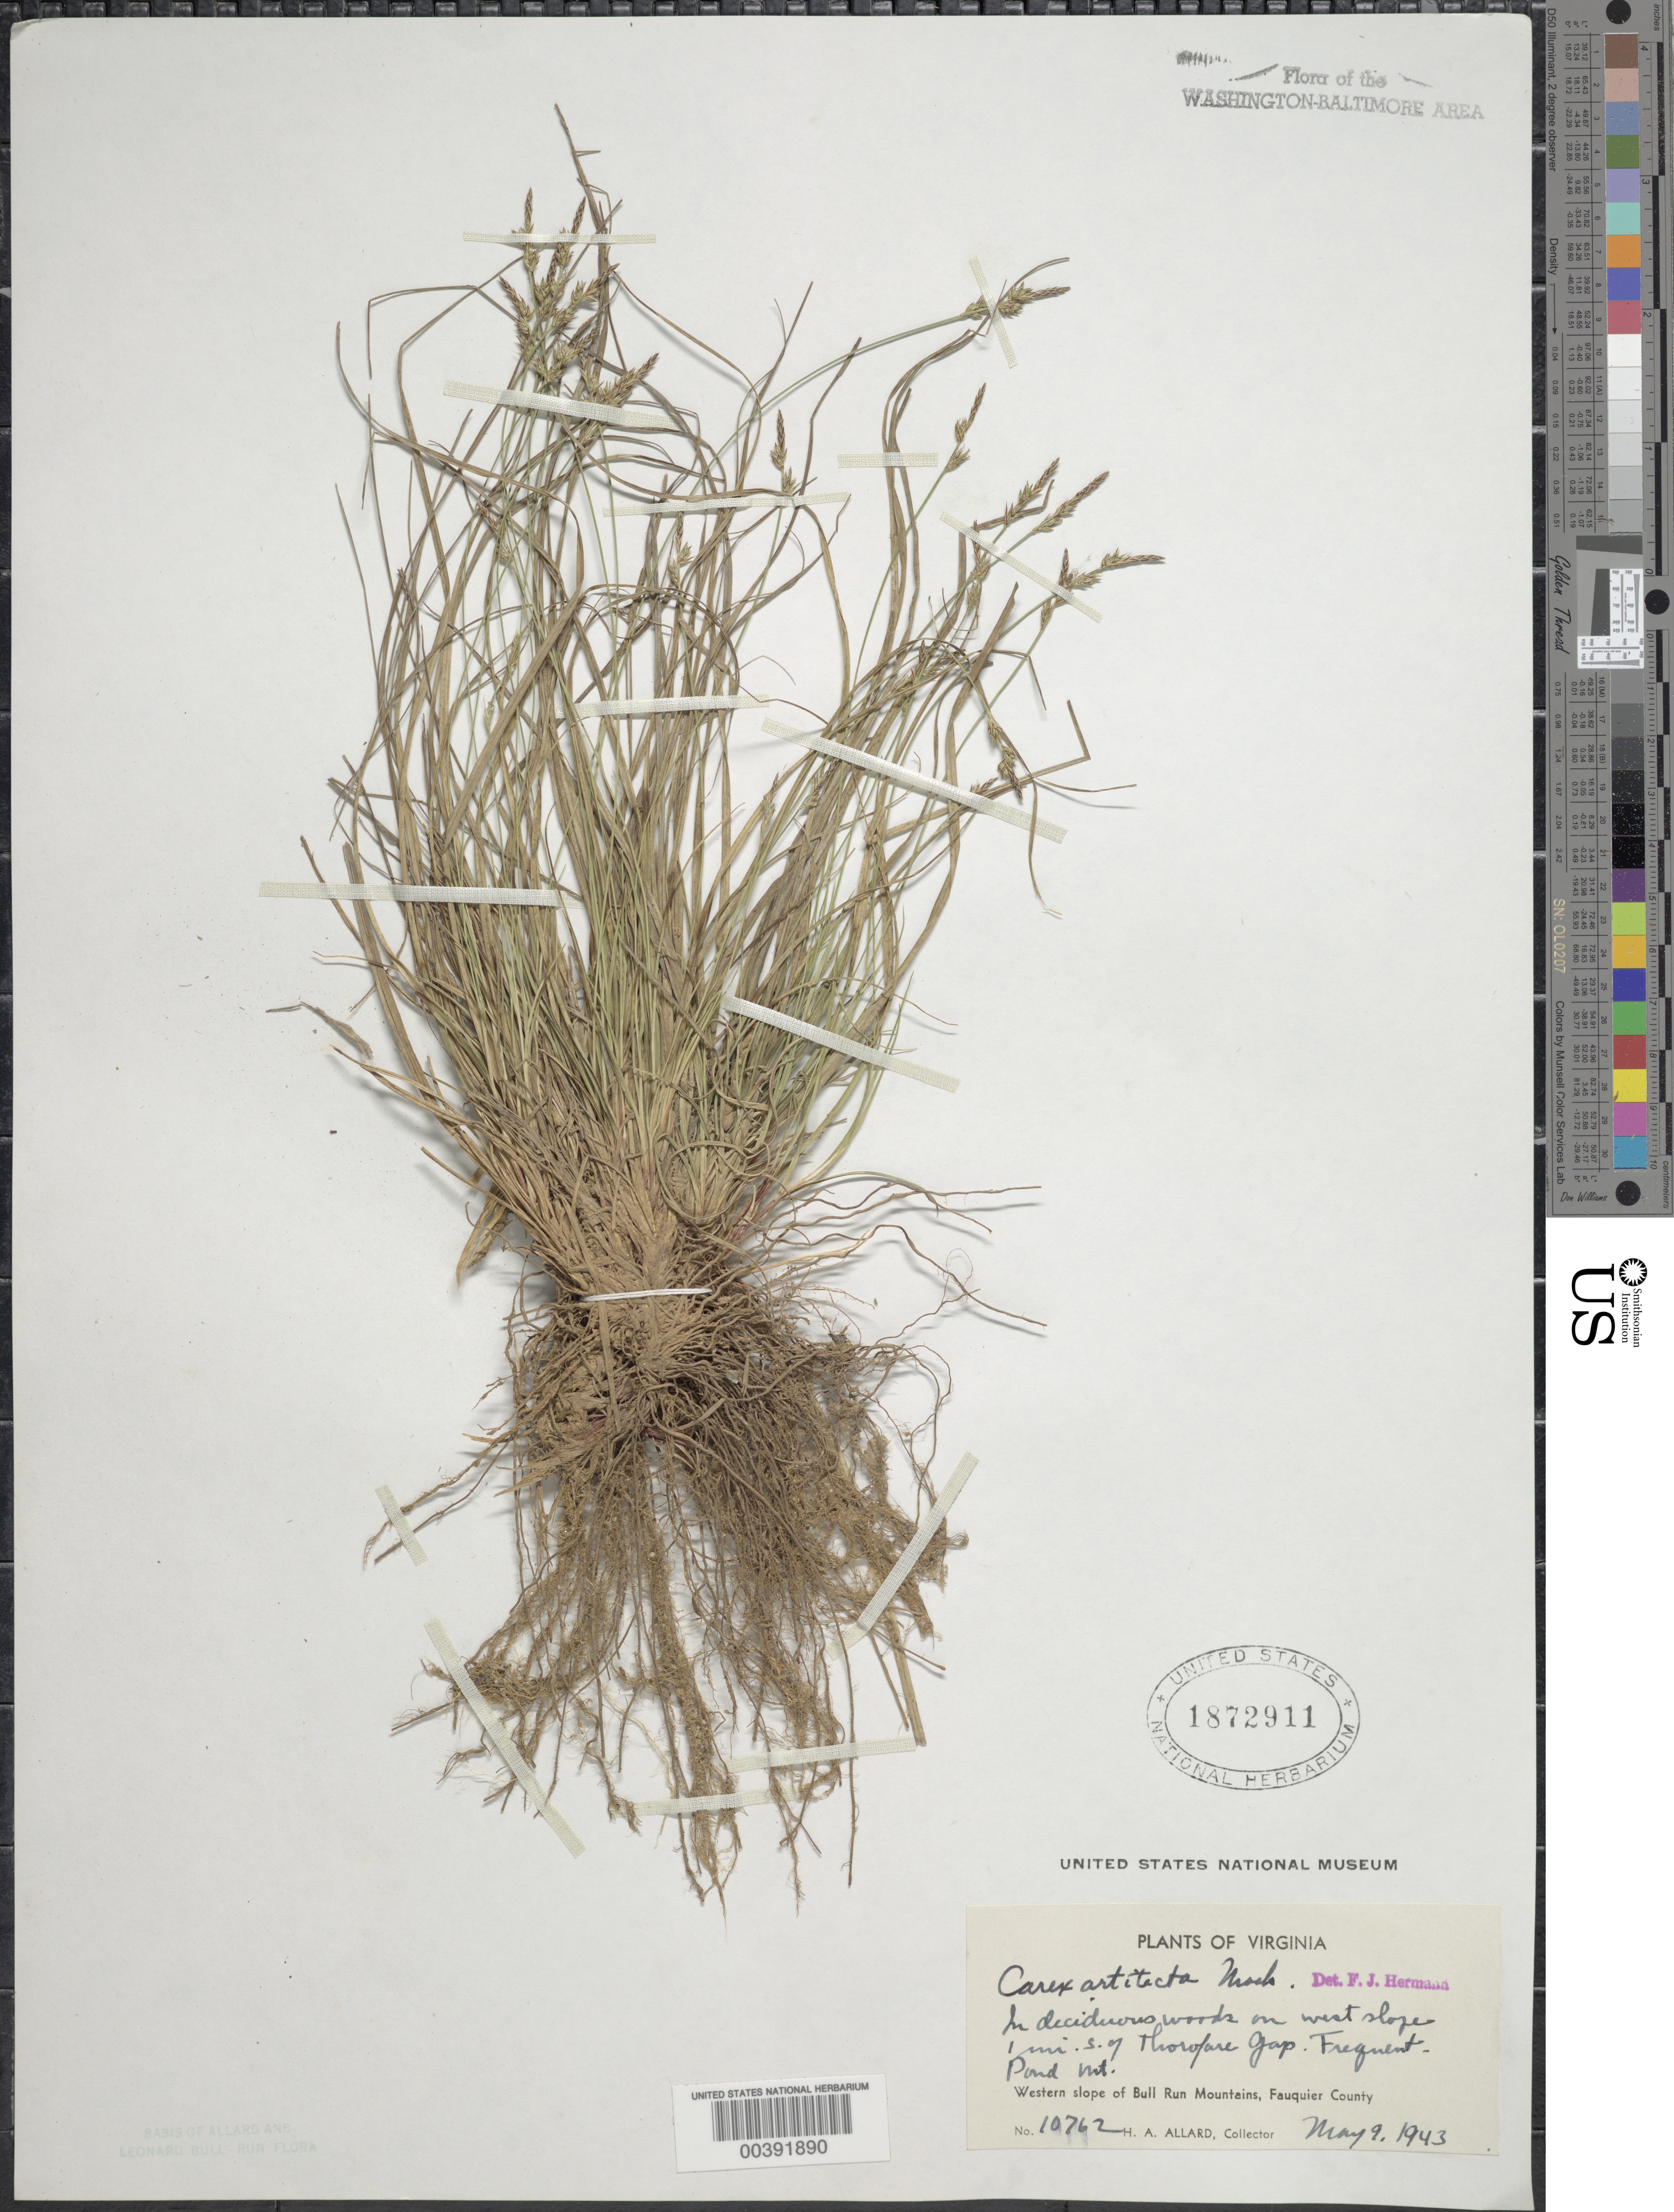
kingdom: Plantae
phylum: Tracheophyta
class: Liliopsida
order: Poales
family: Cyperaceae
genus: Carex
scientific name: Carex albicans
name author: Willd. ex Spreng.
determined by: Shetler, Stanwyn G., (US), NMNH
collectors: H. A. Allard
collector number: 10762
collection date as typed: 09 May 1943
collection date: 1943-05-09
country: United States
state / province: Virginia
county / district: Fauquier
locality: South of Thorofare Gap, Pond Mountains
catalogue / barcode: US 1872911